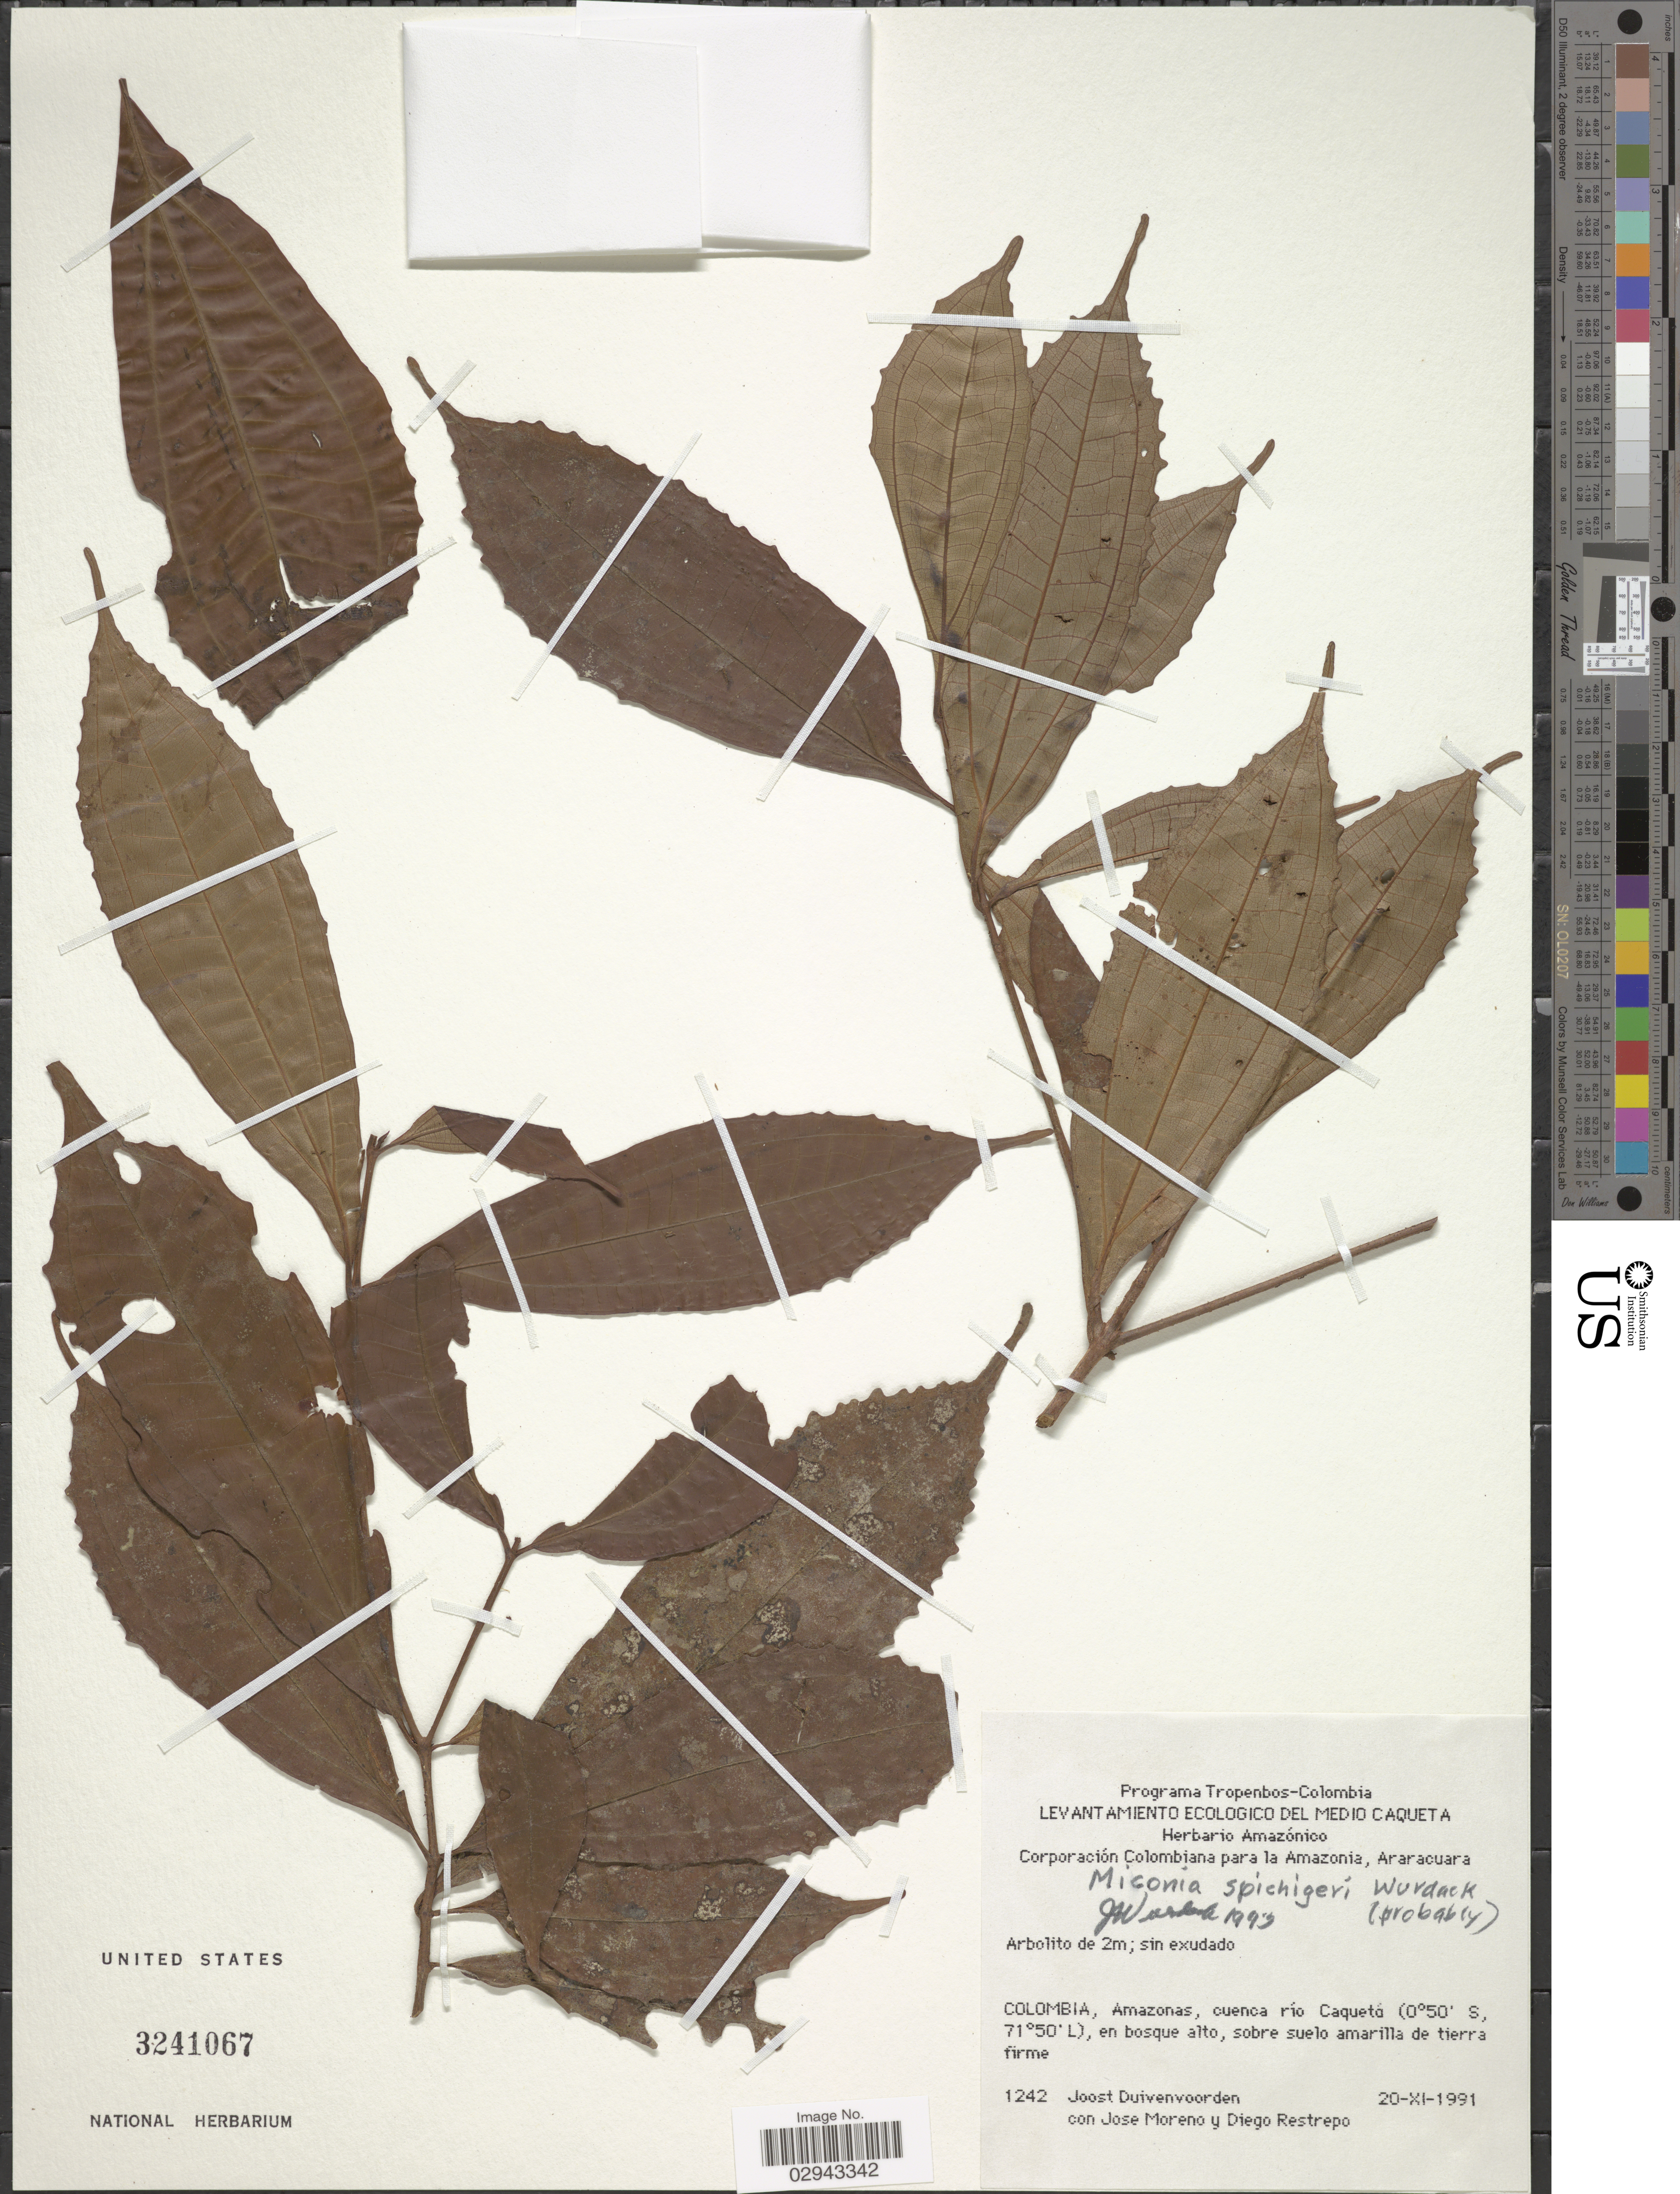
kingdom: Plantae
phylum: Tracheophyta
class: Magnoliopsida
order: Myrtales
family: Melastomataceae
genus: Miconia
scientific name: Miconia spichigeri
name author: Wurdack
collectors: J. Duivenvoorden, J. Moreno & D. Restrepo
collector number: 1242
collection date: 1991-11-20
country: Colombia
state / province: Amazônas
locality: Cuenca río Caquetá.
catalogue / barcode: US 3241067